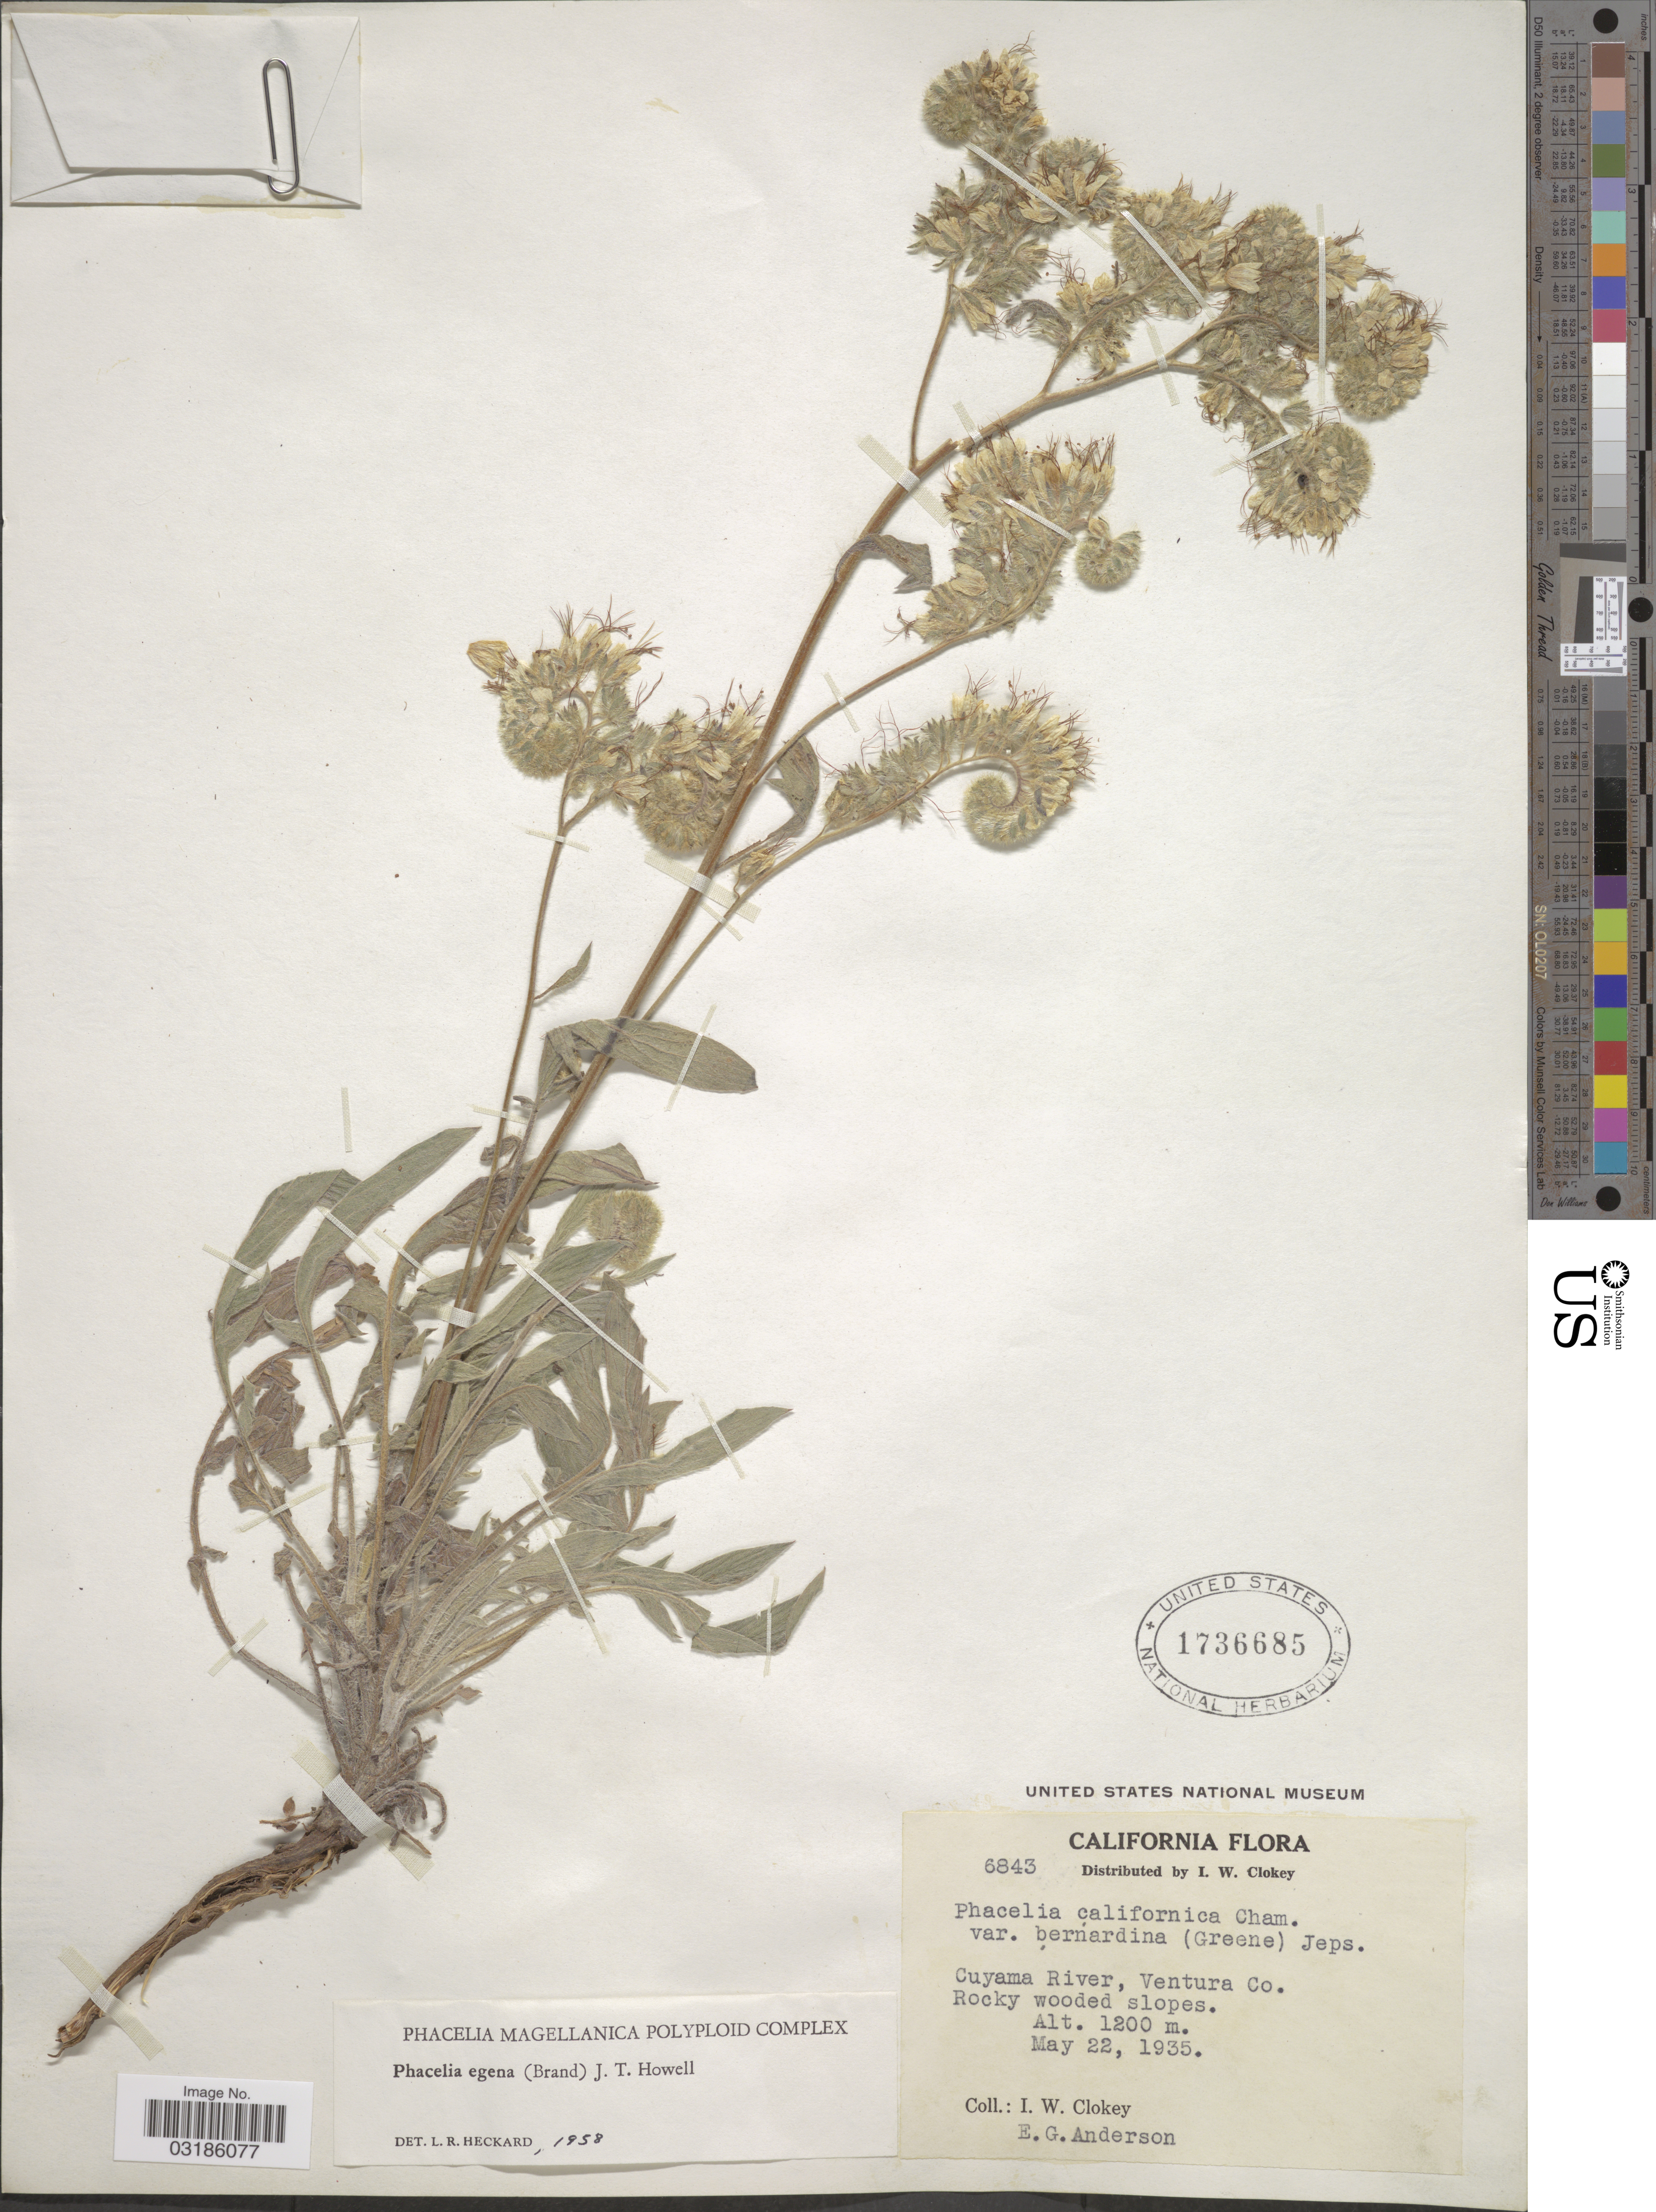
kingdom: Plantae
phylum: Tracheophyta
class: Magnoliopsida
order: Boraginales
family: Hydrophyllaceae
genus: Phacelia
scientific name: Phacelia egena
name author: (Brand) Howell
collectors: I. W. Clokey & E. G. Anderson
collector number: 6843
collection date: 1935-05-22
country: United States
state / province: California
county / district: Ventura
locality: Cuyama River, Ventura Co. Rocky wooded slopes.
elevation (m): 1200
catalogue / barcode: US 1736685